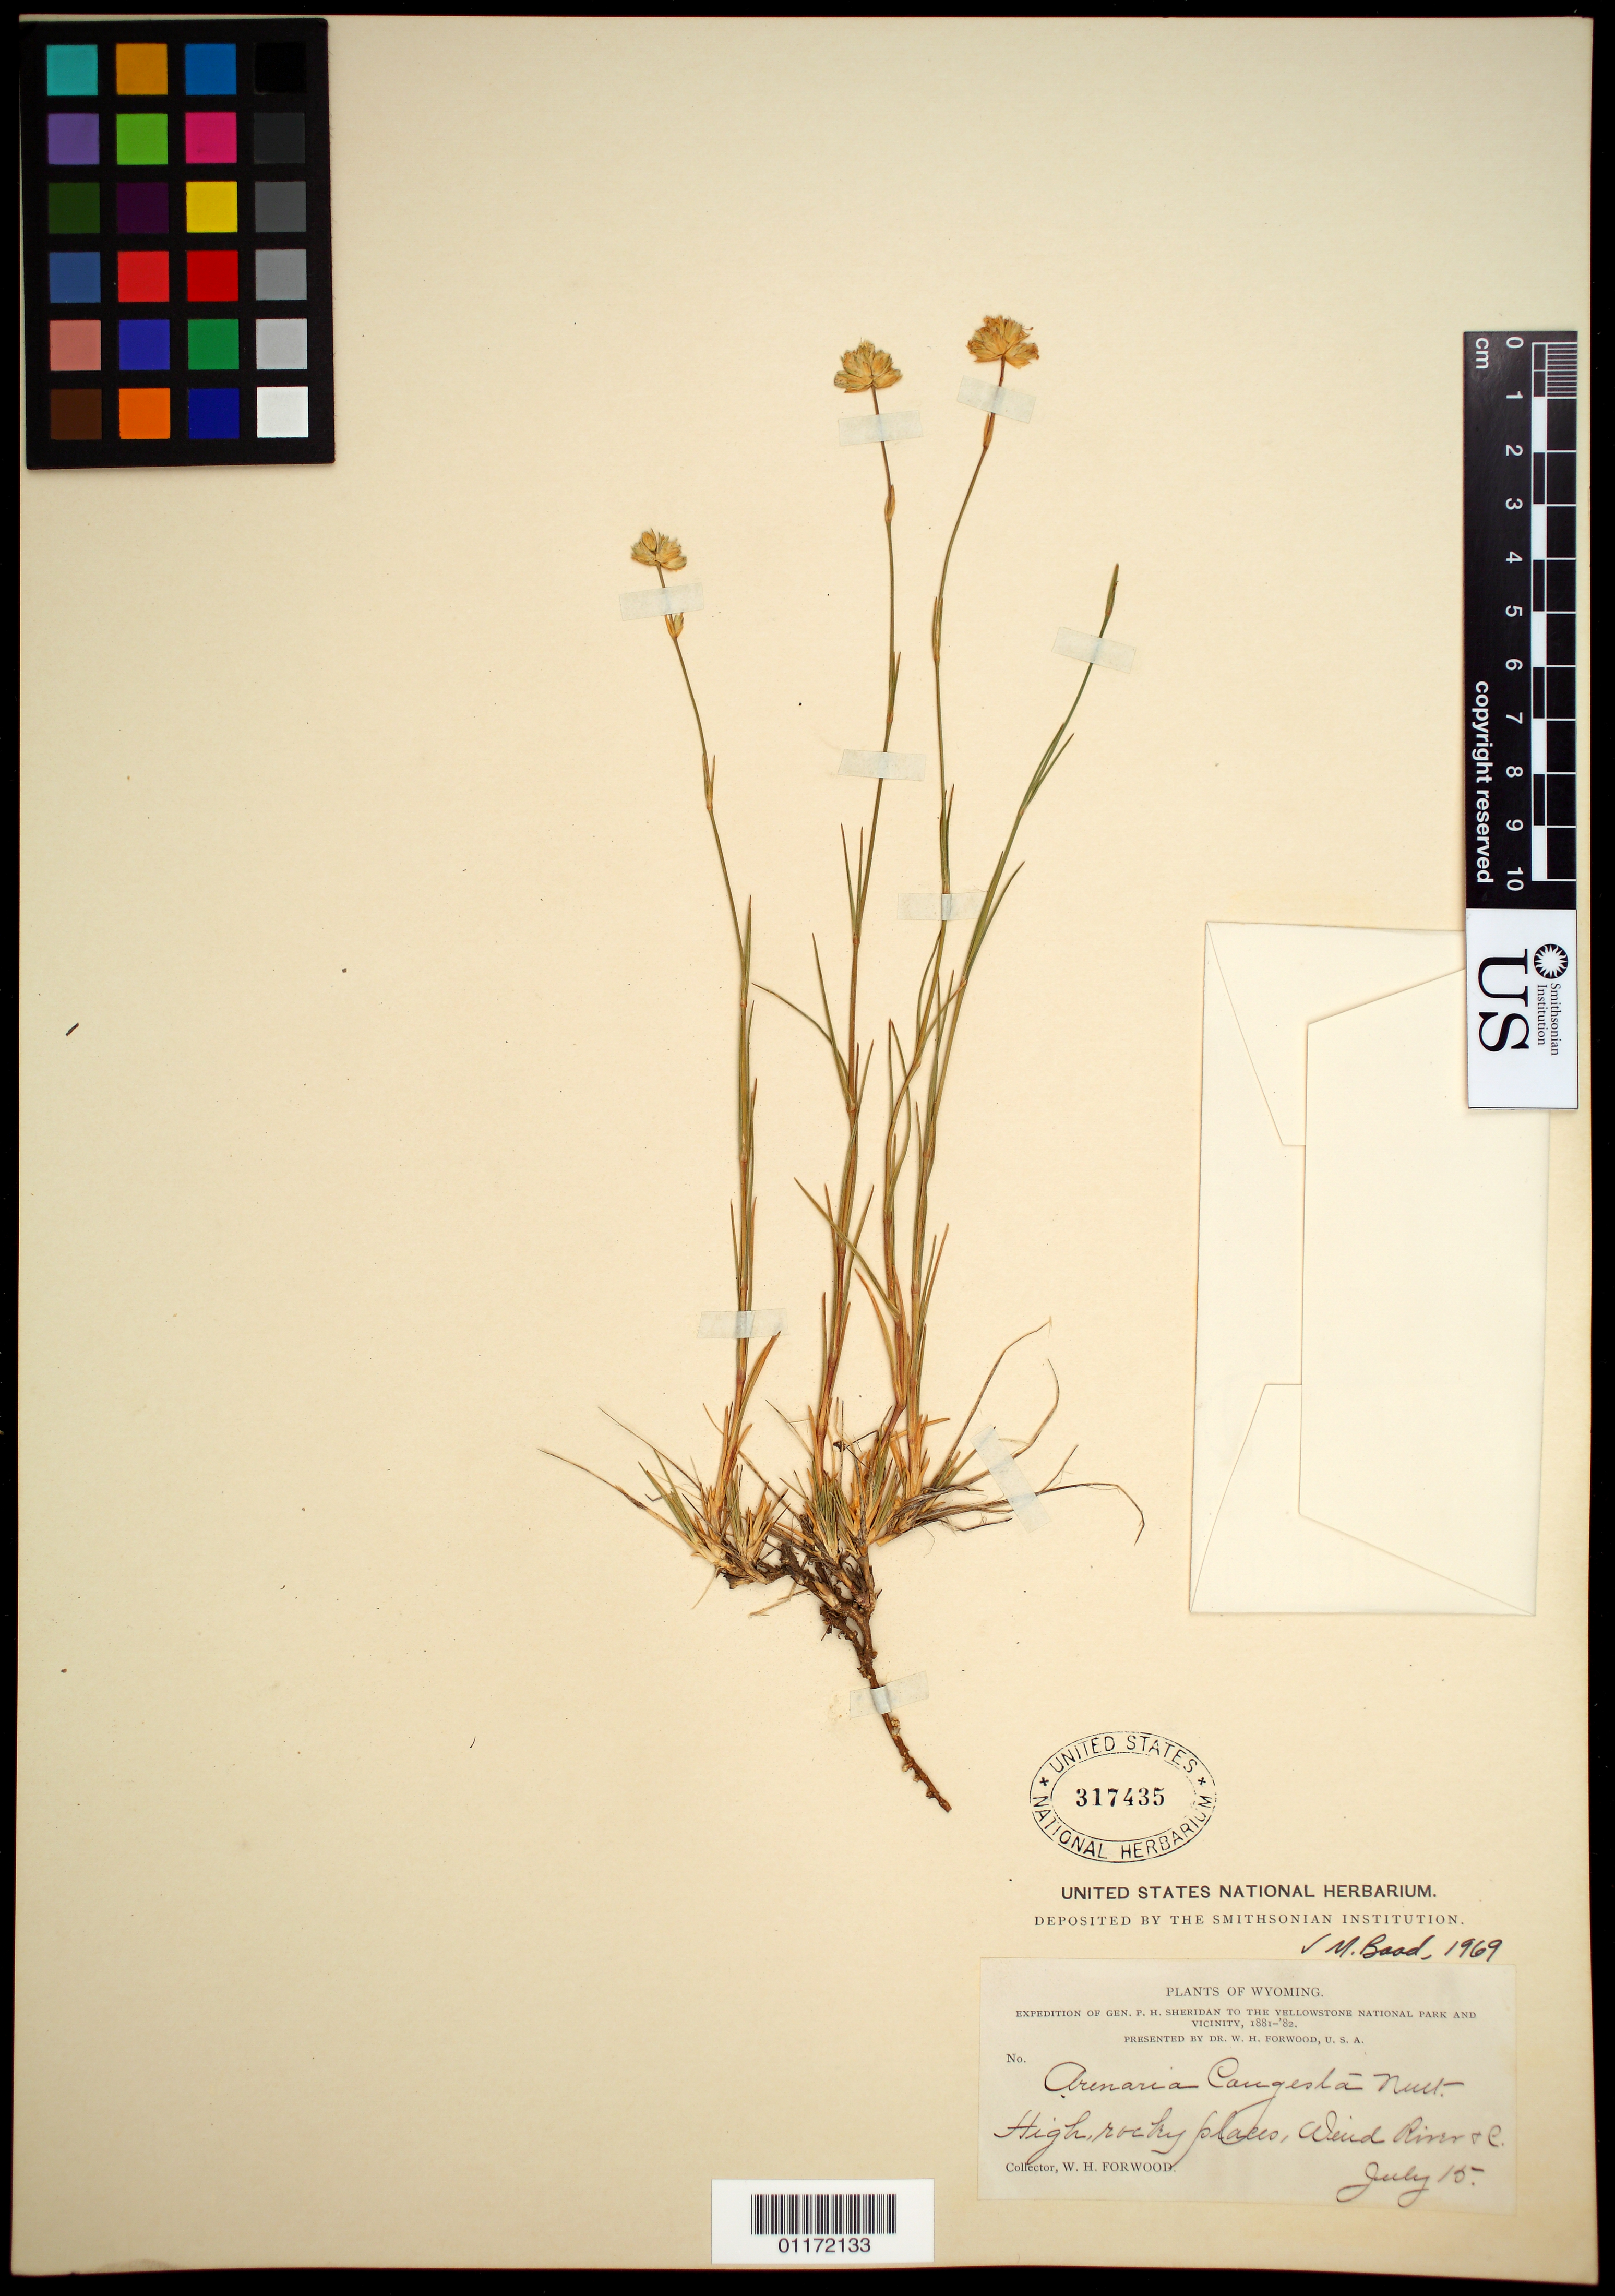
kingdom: Plantae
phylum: Tracheophyta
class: Magnoliopsida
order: Caryophyllales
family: Caryophyllaceae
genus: Eremogone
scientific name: Eremogone congesta var. congesta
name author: (Nutt.) Ikonn.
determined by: Strong, Mark T., (BOT), Smithsonian Institution - National Museum of Natural History (UNITED STATES)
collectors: W. Forwood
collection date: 1881-07-15/1882-07-15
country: United States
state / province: Wyoming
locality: Wind River.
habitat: High rocky places.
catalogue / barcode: US 317435